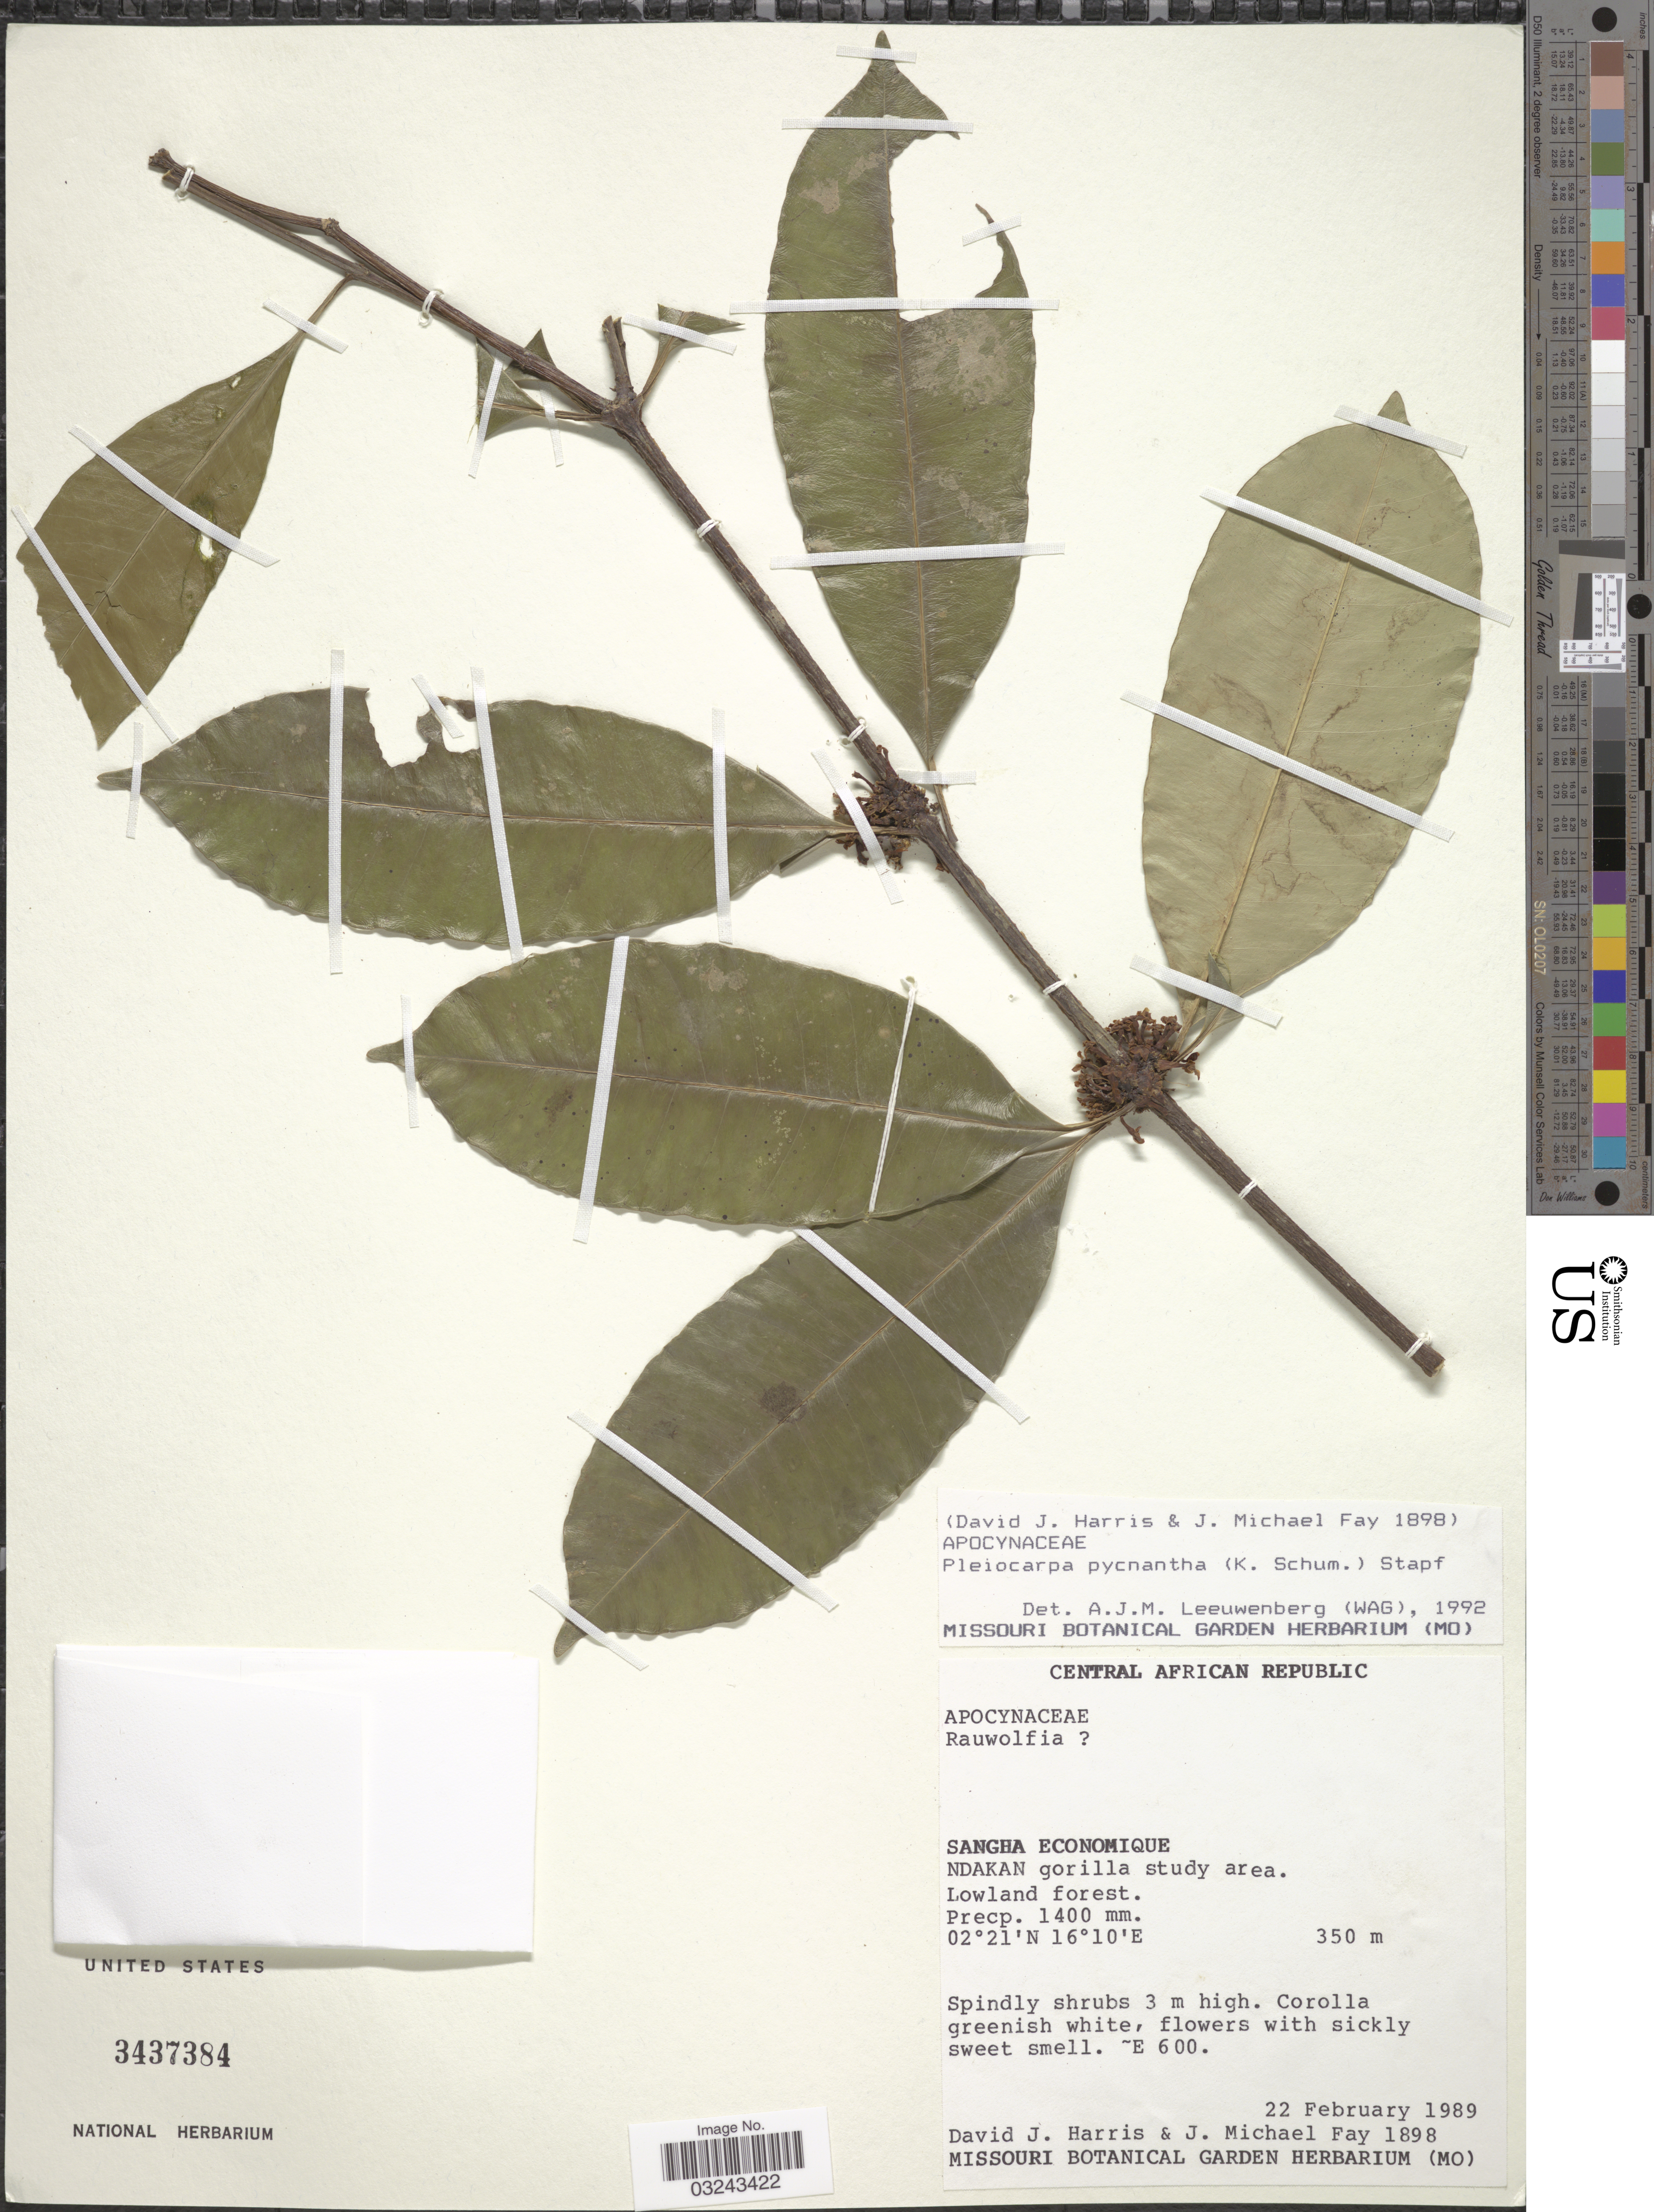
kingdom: Plantae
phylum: Tracheophyta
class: Magnoliopsida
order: Gentianales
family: Apocynaceae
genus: Pleiocarpa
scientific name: Pleiocarpa pycnantha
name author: (K. Schum.) Stapf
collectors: D. J. Harris & J. M. Fay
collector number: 1898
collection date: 1989-02-22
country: Central African Republic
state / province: Sangha-Mbaere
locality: Sangha Economique, Ndakan gorilla study area.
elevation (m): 350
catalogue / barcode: US 3437384